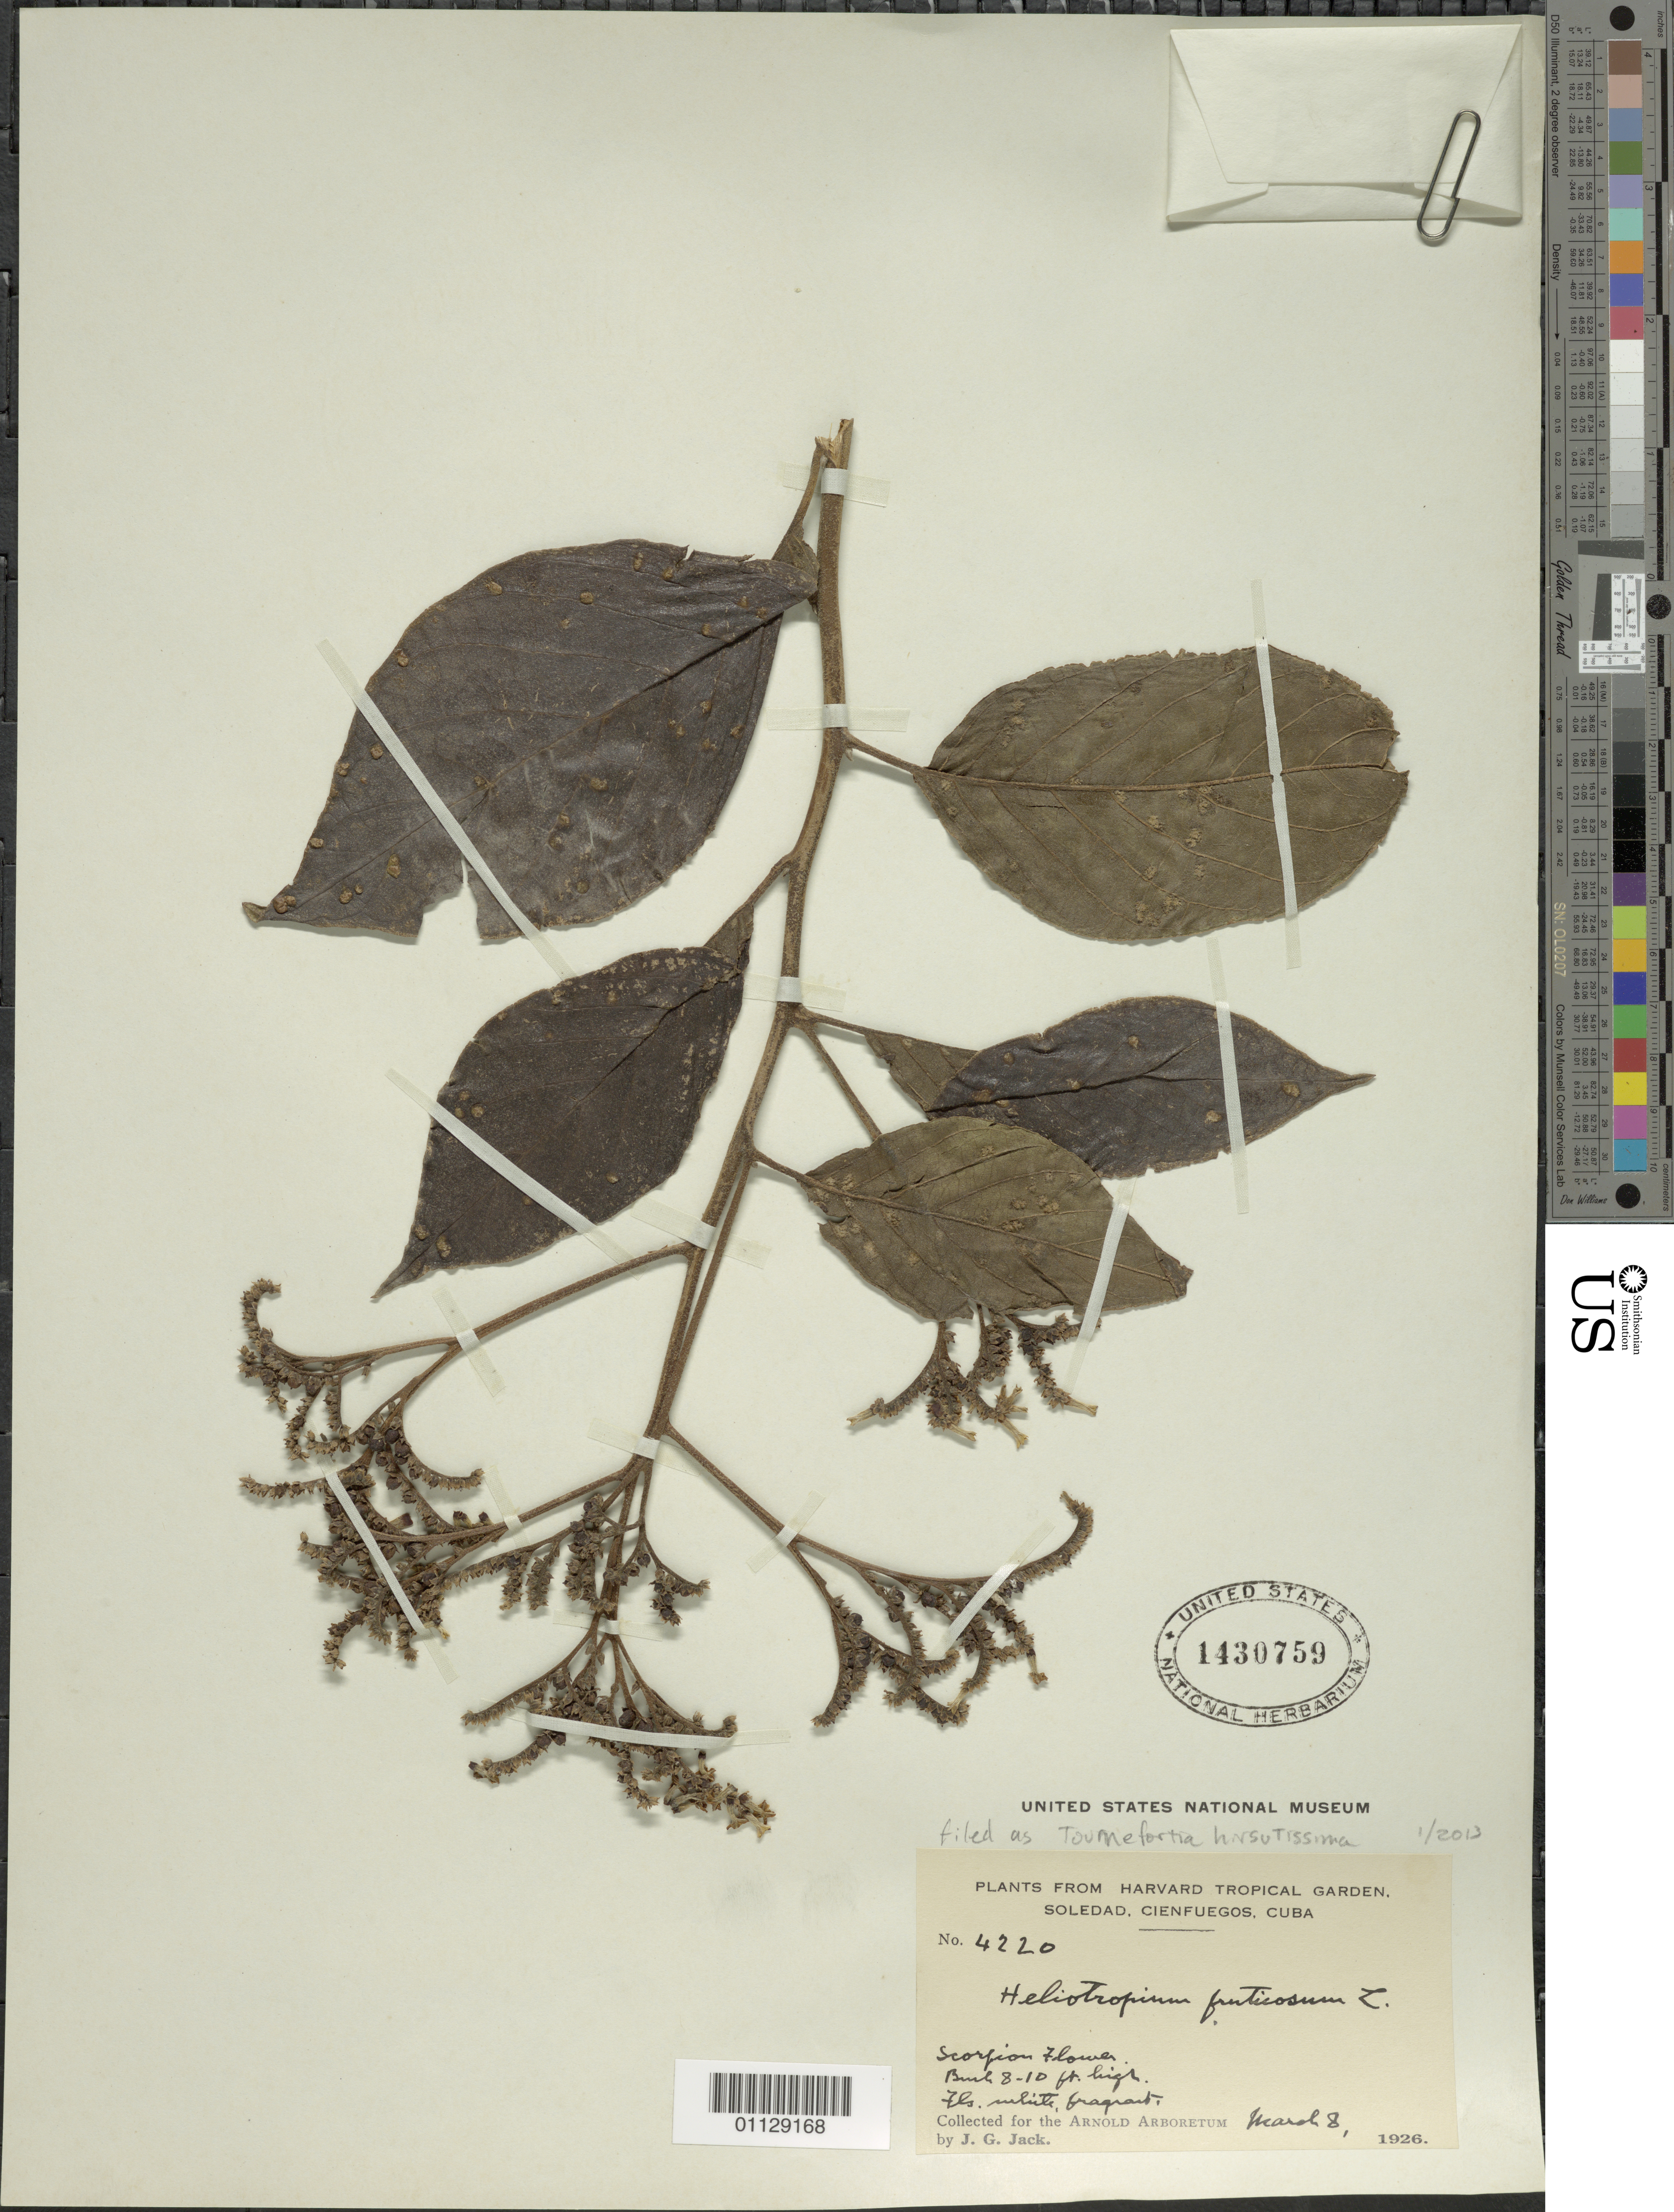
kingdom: Plantae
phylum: Tracheophyta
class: Magnoliopsida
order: Boraginales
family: Heliotropiaceae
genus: Tournefortia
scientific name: Tournefortia hirsutissima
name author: L.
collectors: J. G. Jack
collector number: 4220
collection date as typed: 08 Mar 1926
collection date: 1926-03-08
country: Cuba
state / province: Cienfuegos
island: Cuba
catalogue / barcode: US 1430759